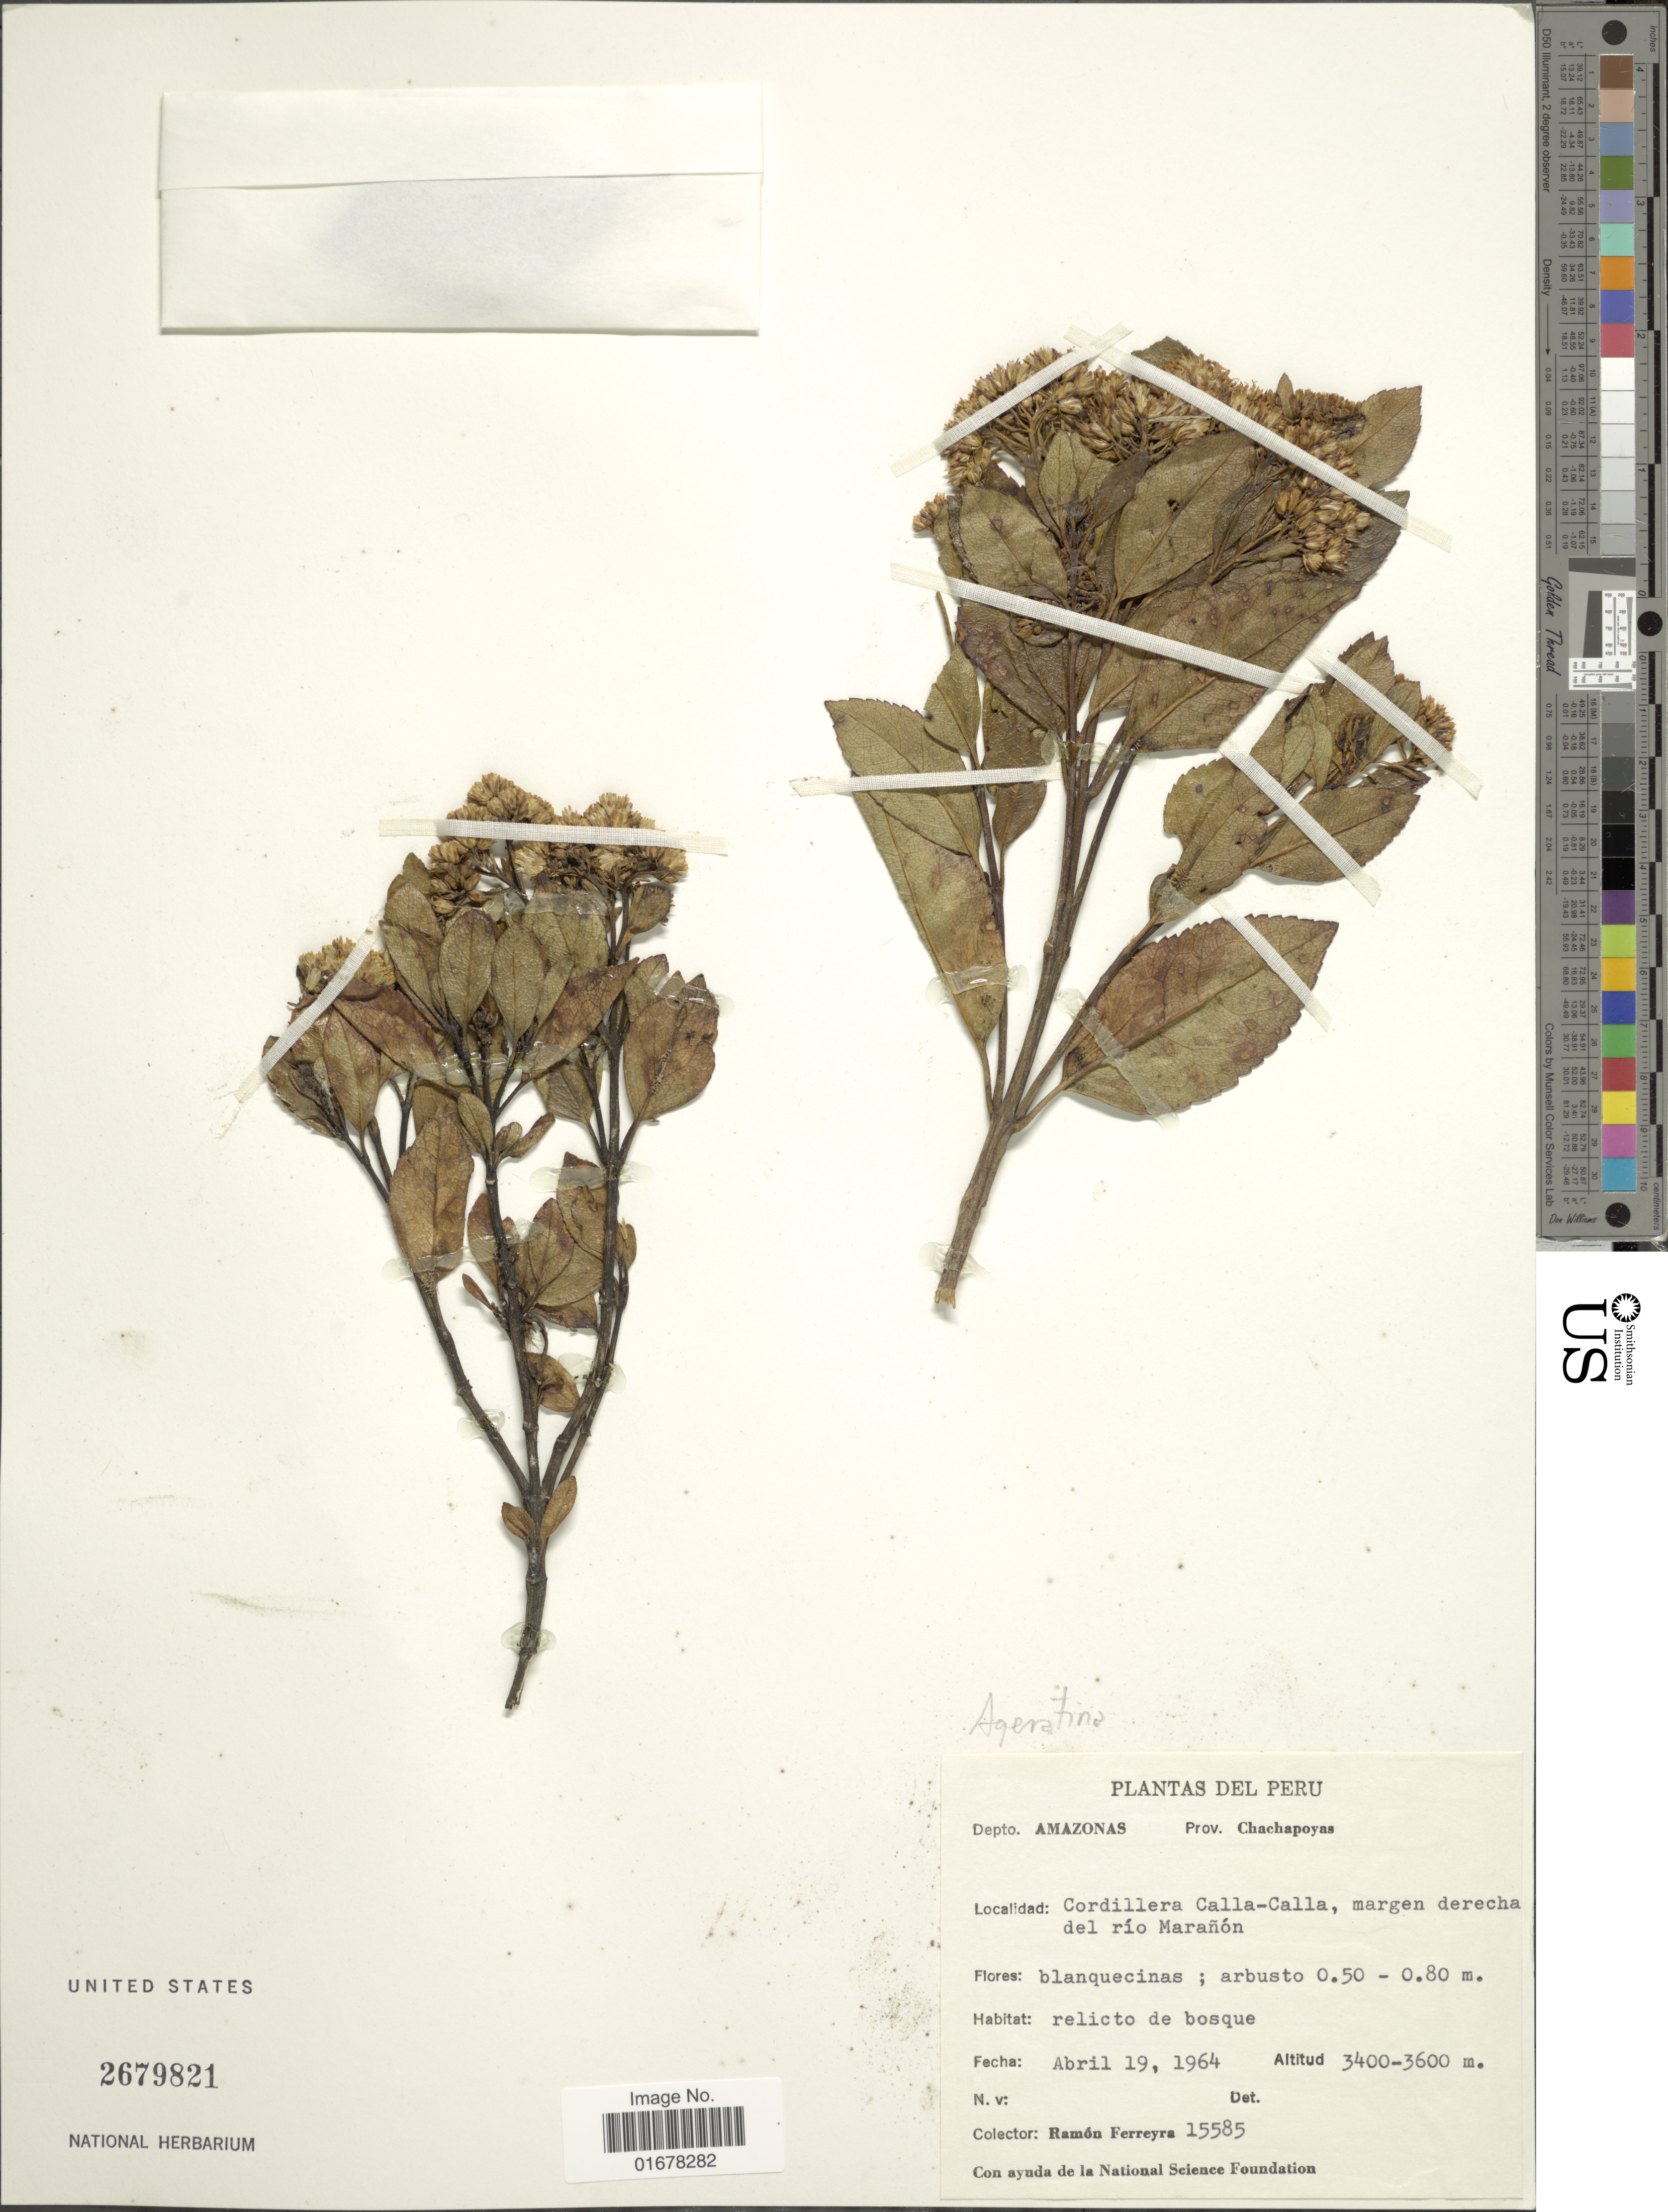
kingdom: Plantae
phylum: Tracheophyta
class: Magnoliopsida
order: Asterales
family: Asteraceae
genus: Ageratina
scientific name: Ageratina exserto-venosa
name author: (Klatt) R.M. King & H. Rob.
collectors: R. A. Ferreyra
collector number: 15585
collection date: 1964-04-19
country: Peru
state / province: Amazonas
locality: Depto. Amazonas, Prov.: Chachapoyas, Cordillera Calla-Calla, margen derecha del rio Maranon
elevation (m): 3400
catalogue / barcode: US 2679821